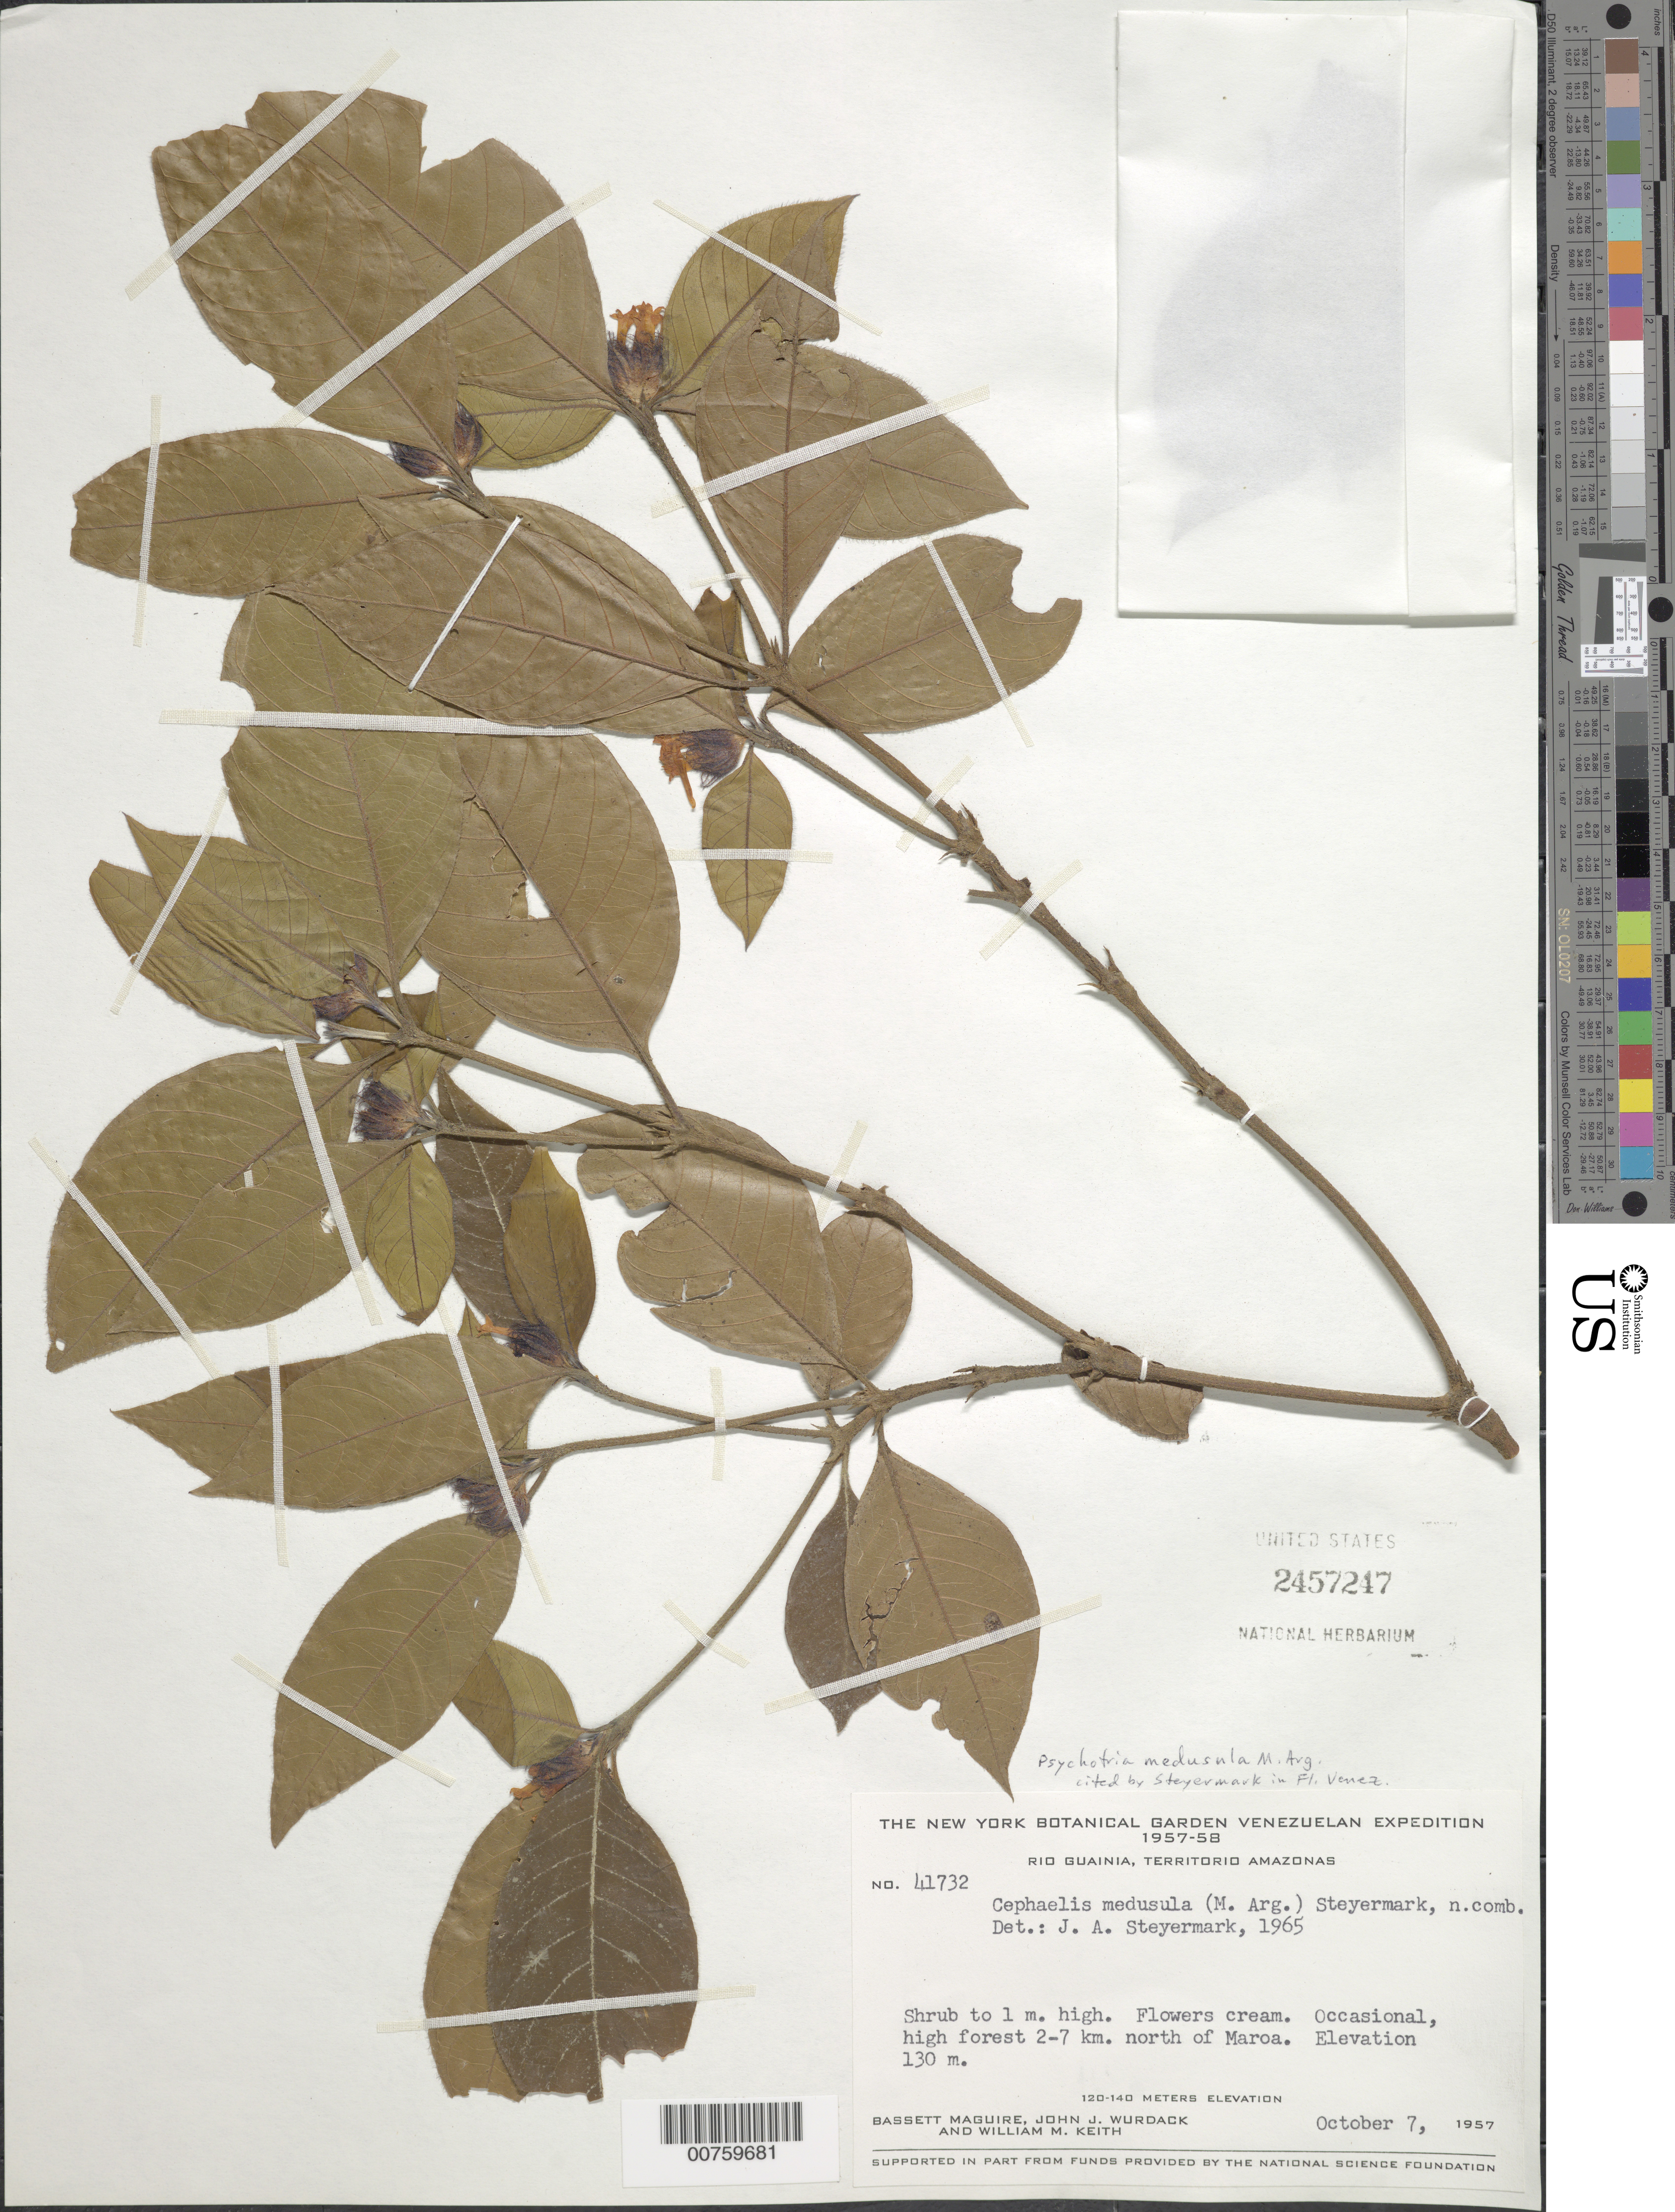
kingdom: Plantae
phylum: Tracheophyta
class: Magnoliopsida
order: Gentianales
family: Rubiaceae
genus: Psychotria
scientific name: Psychotria medusula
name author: Müll. Arg.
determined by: Steyermark, Julian A., (VEN)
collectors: B. Maguire, J. J. Wurdack & W. Keith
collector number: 41732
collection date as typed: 7-Oct-57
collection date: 1957-10-07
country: Venezuela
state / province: Amazonas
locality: Río Guainía, 2-7 km N of Maroa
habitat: High forest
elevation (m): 130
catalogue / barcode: US 2457247